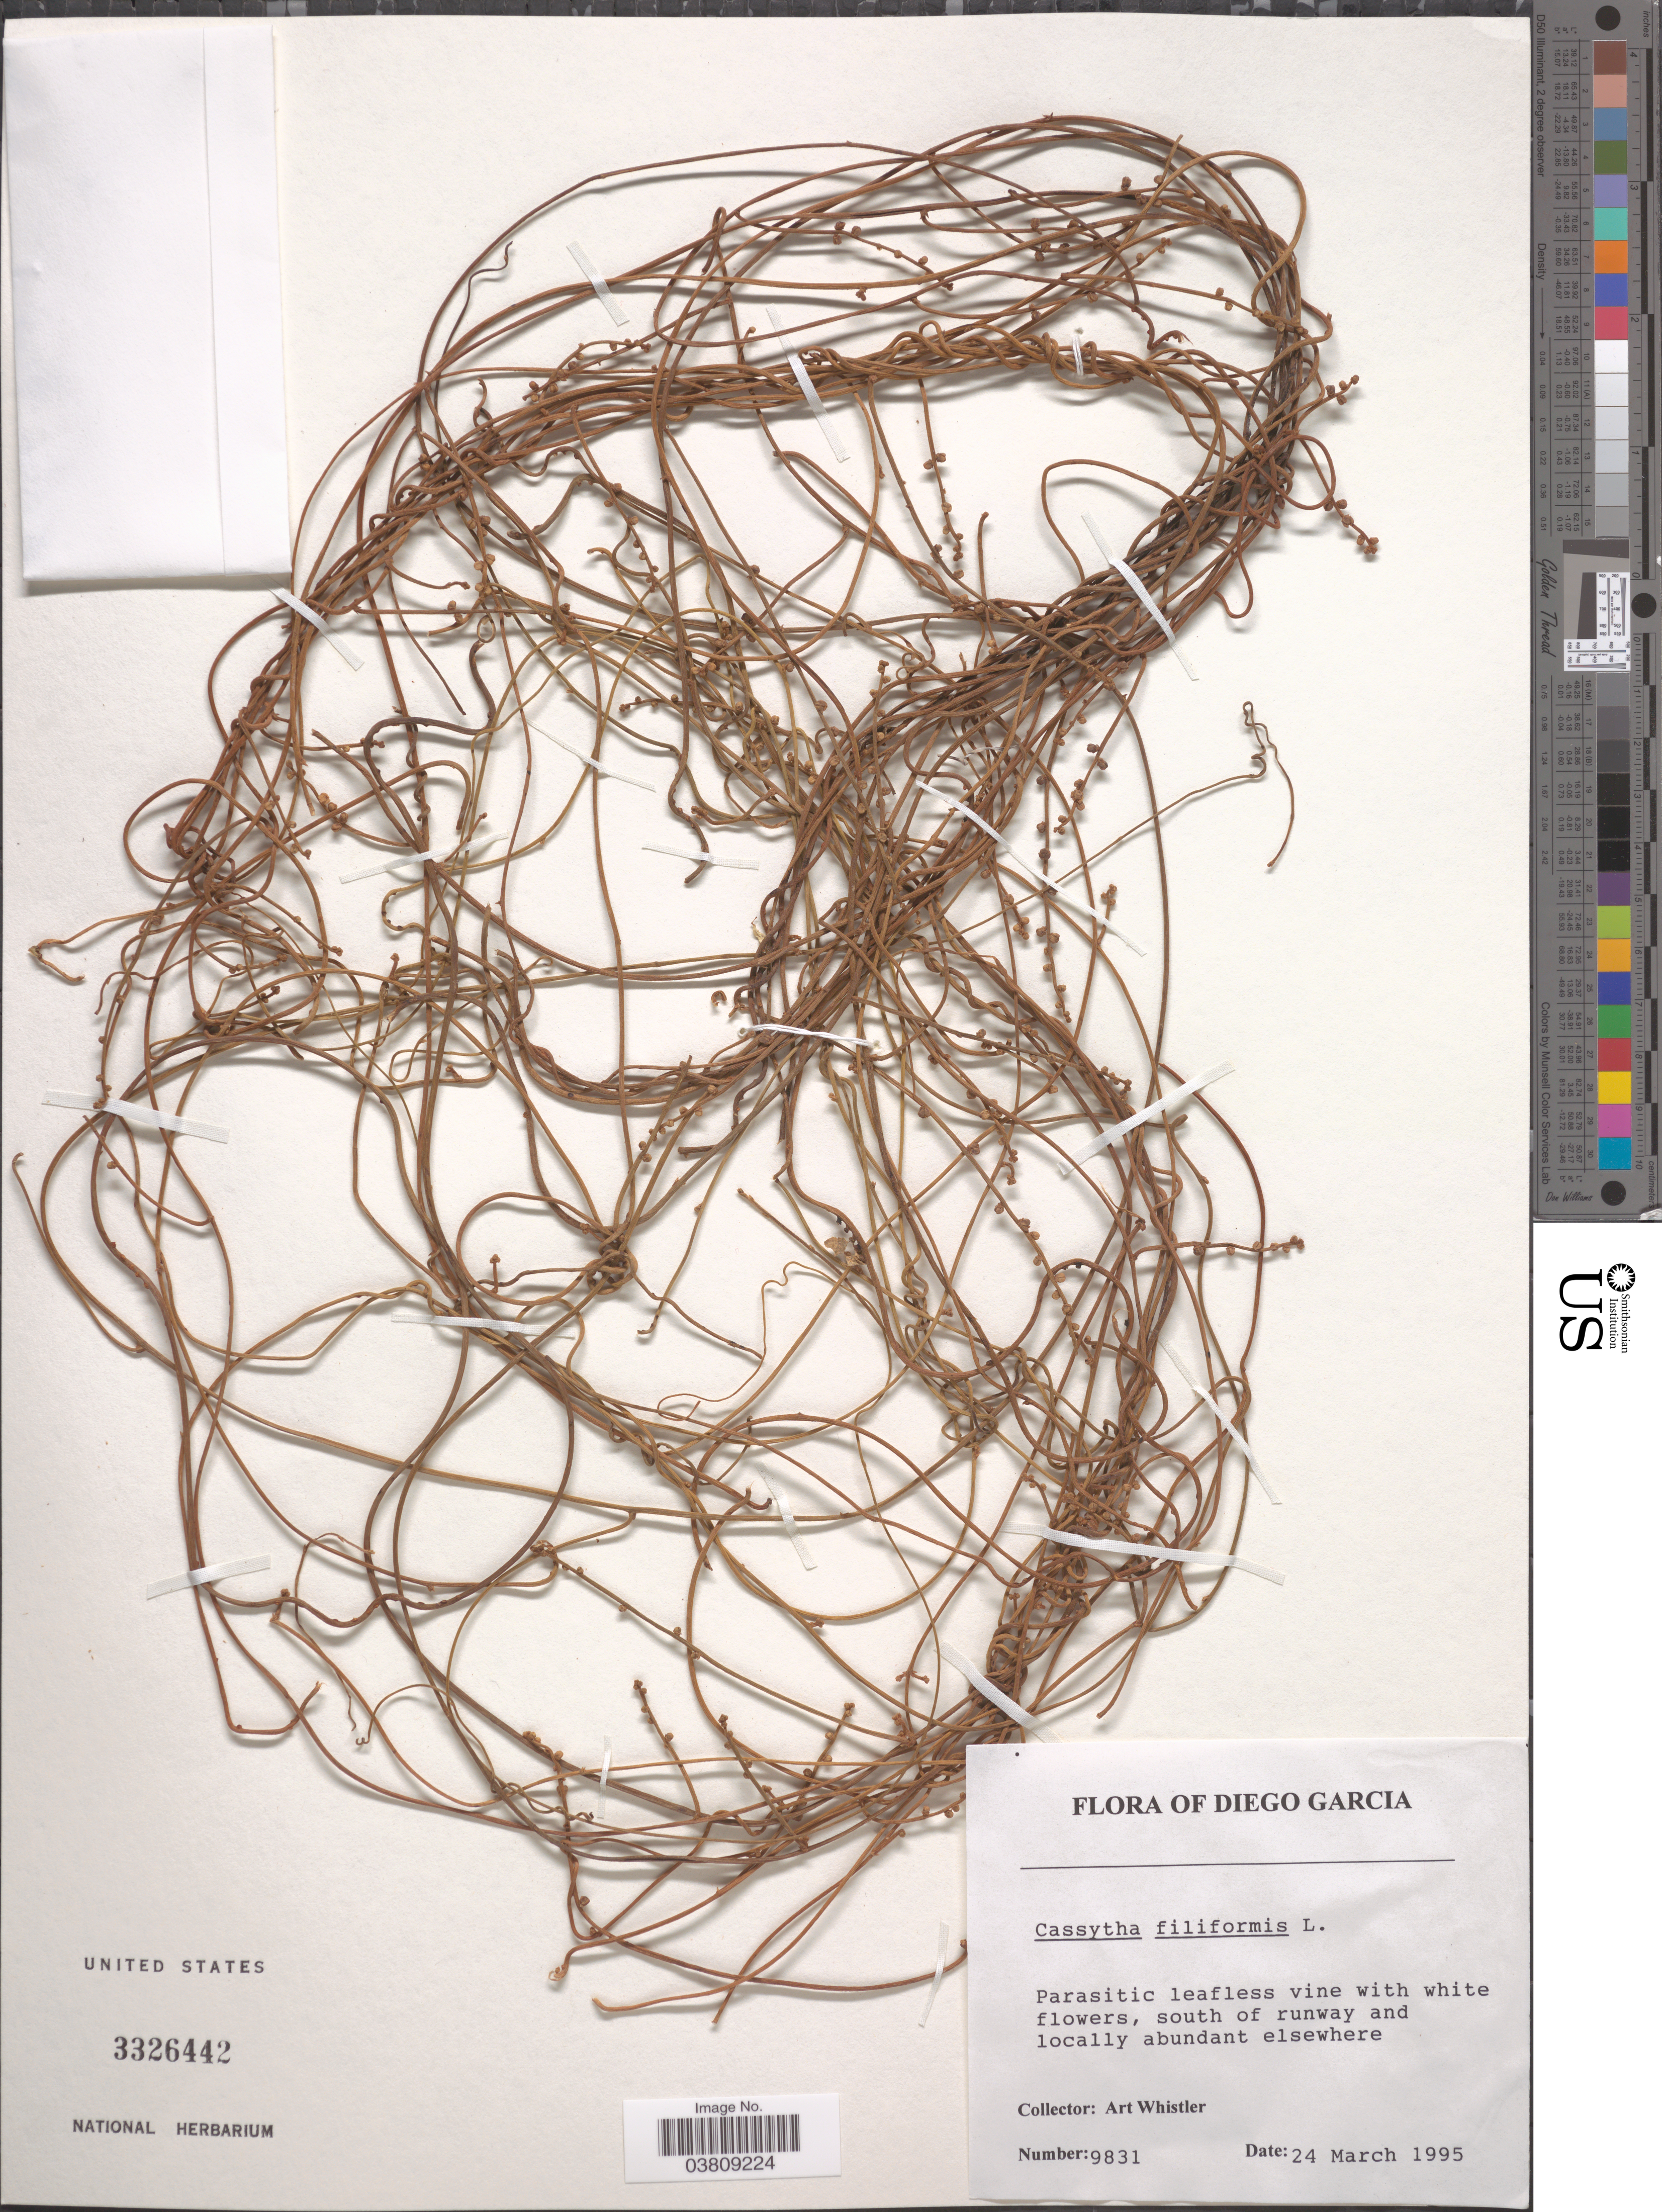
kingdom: Plantae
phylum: Tracheophyta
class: Magnoliopsida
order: Laurales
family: Lauraceae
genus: Cassytha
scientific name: Cassytha filiformis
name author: L.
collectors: A. Whistler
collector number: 9831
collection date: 1995-03-24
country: British Indian Ocean Territory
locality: Diego Garcia. South of runway and locally abundant elsewhere.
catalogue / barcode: US 3326442